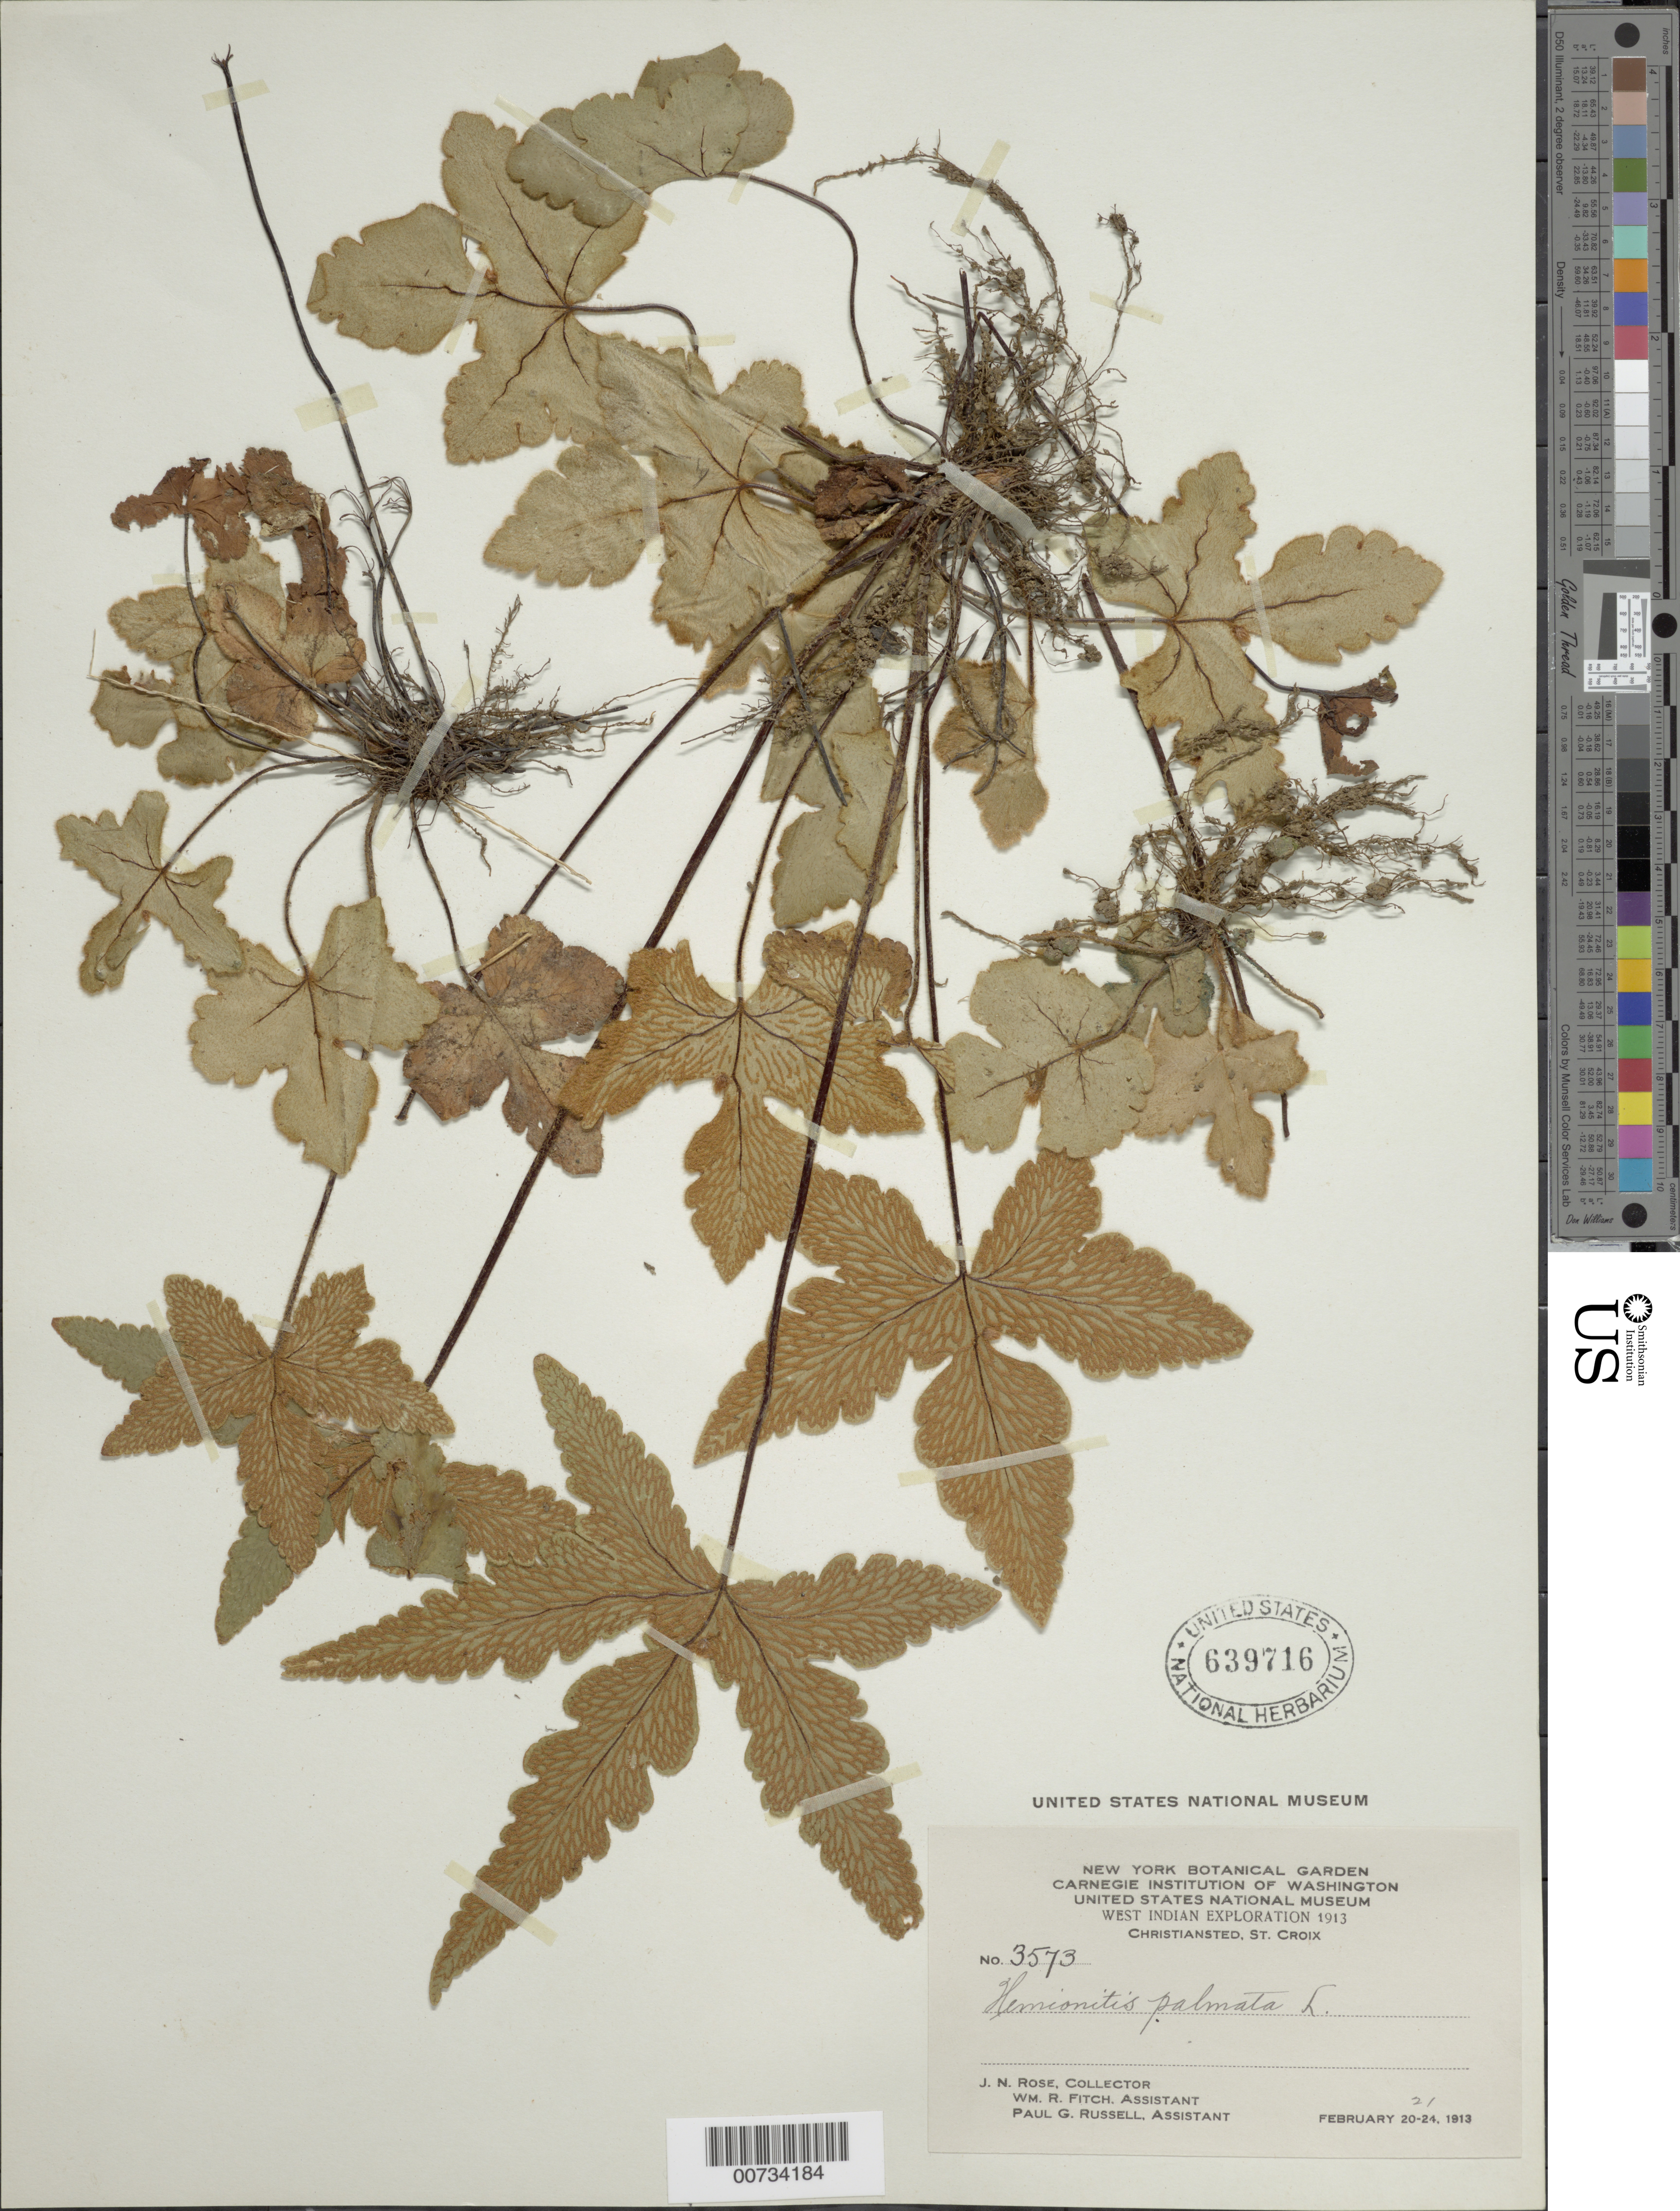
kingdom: Plantae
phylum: Tracheophyta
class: Polypodiopsida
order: Polypodiales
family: Pteridaceae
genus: Hemionitis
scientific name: Hemionitis palmata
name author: L.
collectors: J. N. Rose, W. R. Fitch & P. G. Russell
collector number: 3573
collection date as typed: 21 Feb 1913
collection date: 1913-02-21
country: U.S. Virgin Islands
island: St. Croix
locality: Christiansted, St. Croix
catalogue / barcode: US 639716